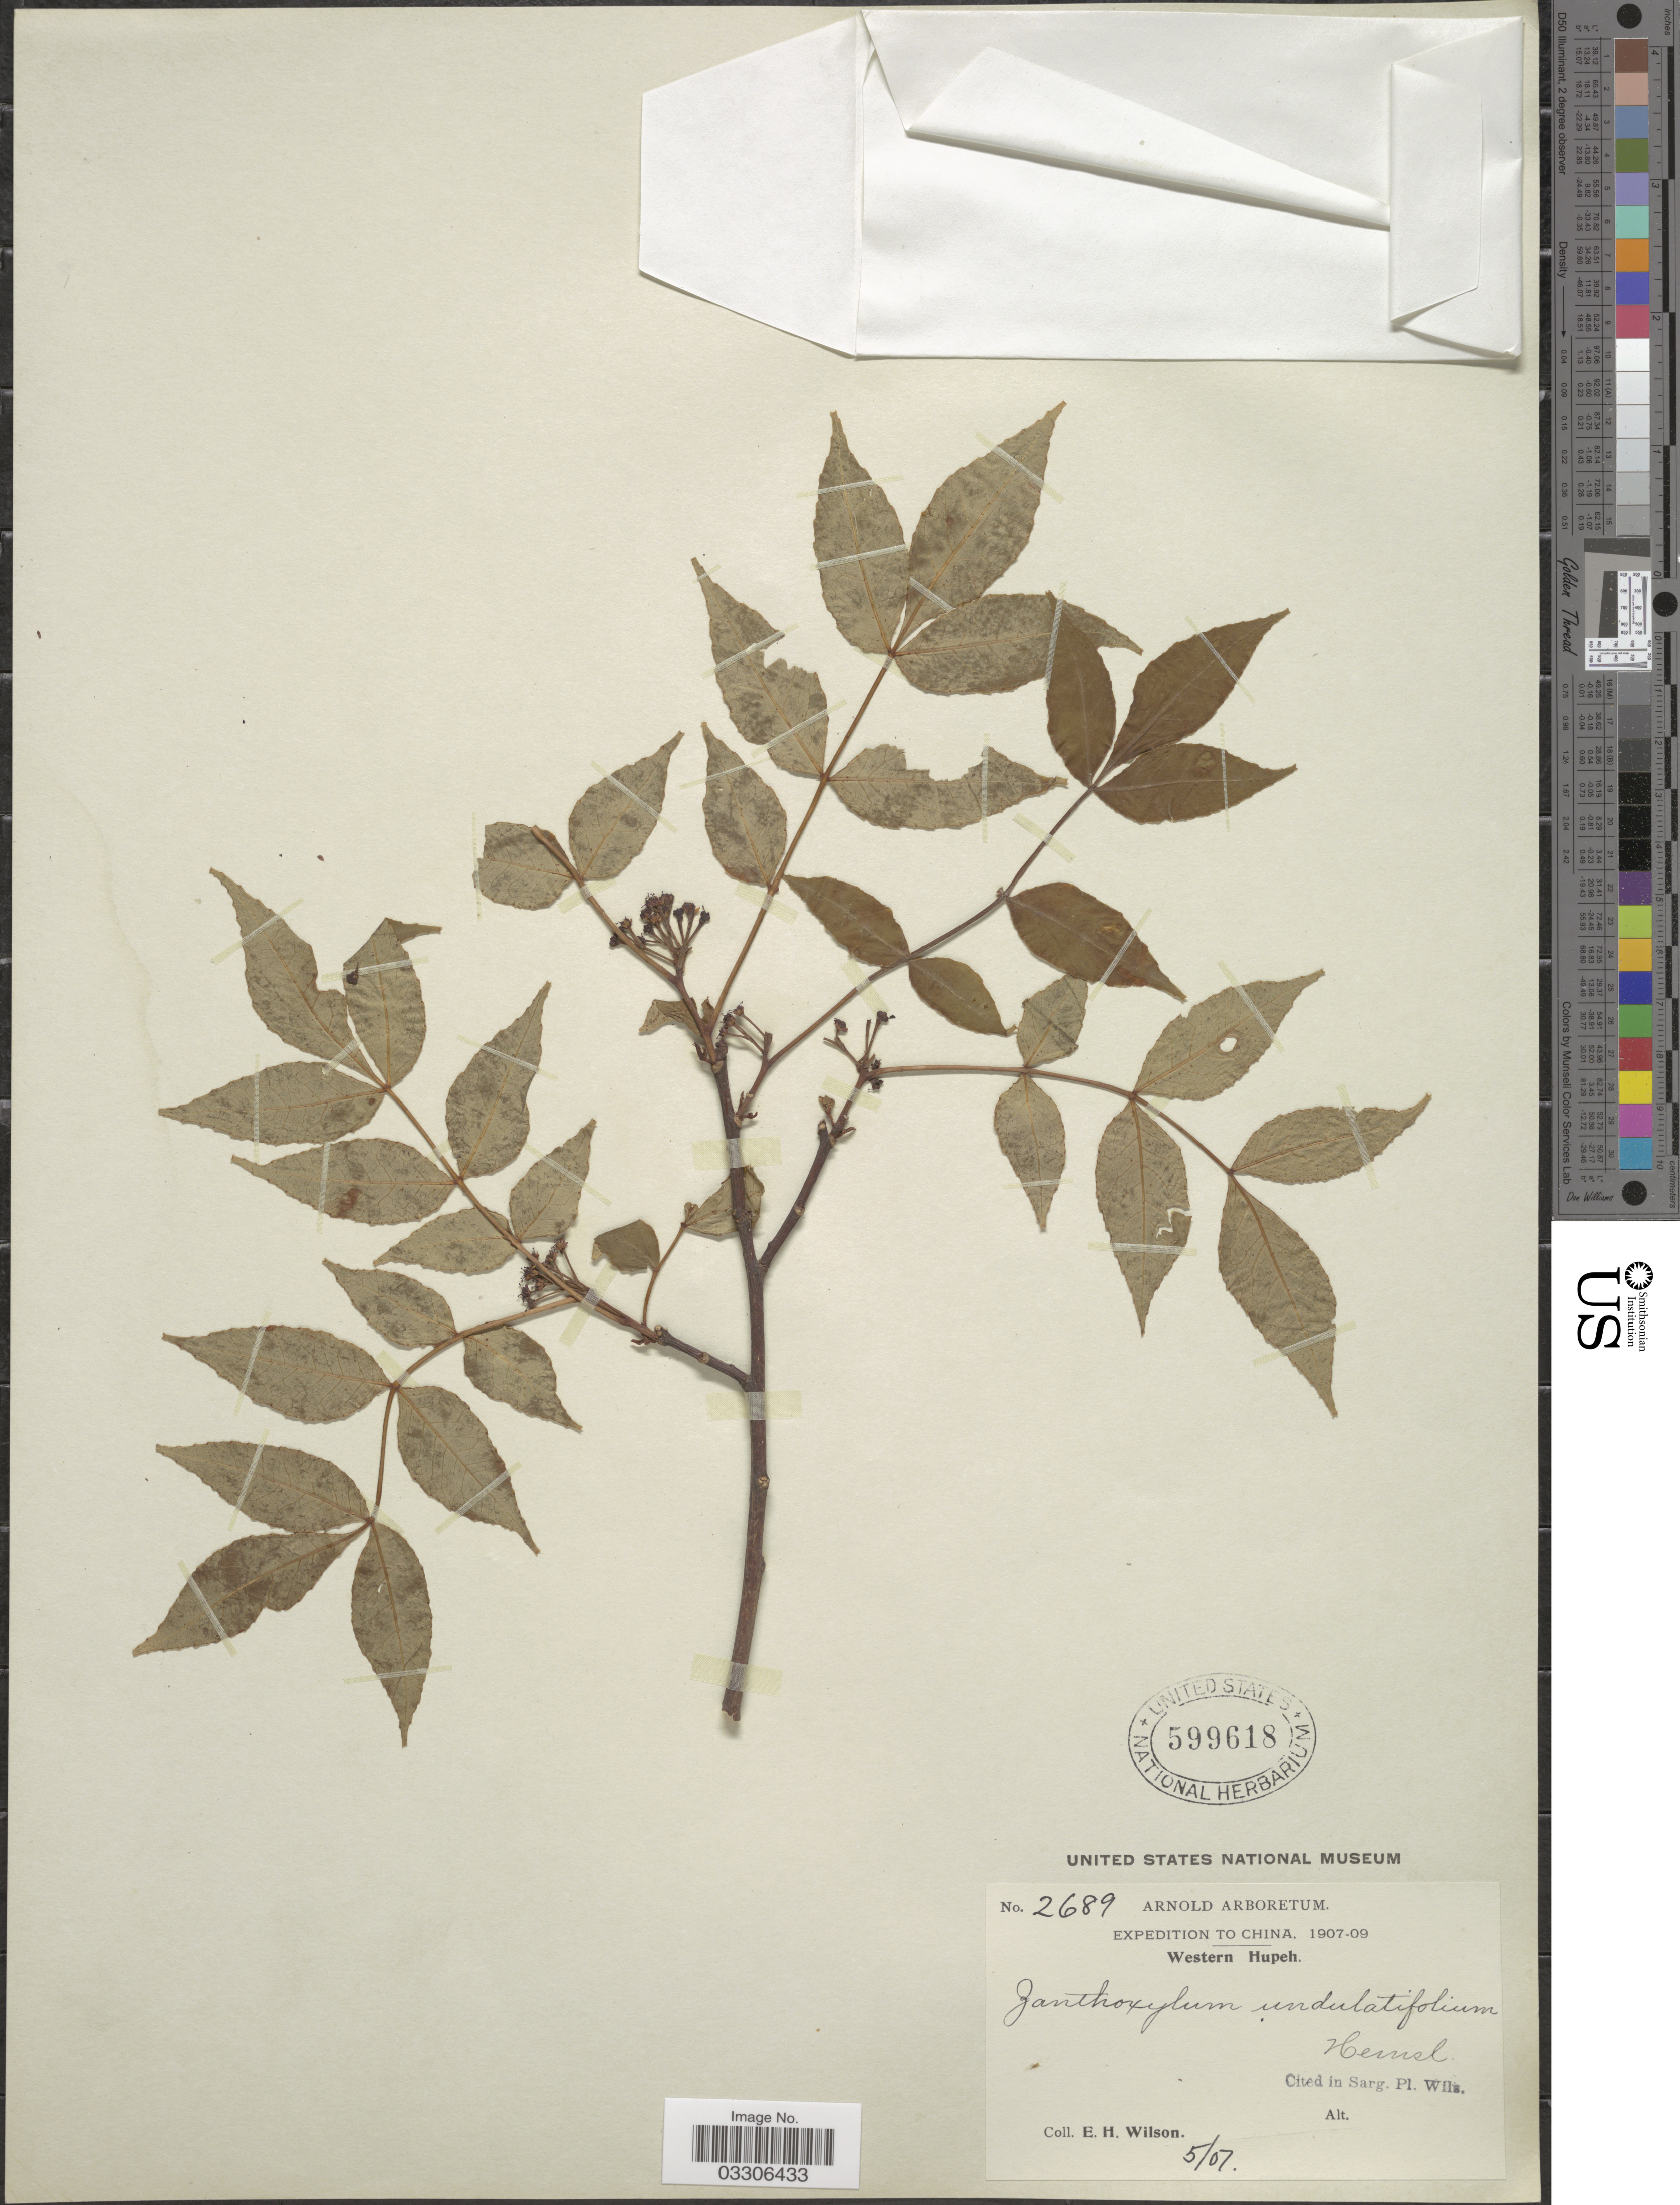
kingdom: Plantae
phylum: Tracheophyta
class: Magnoliopsida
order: Sapindales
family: Rutaceae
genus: Zanthoxylum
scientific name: Zanthoxylum undulatifolium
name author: Hemsl.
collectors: E. Wilson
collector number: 2689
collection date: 1907-05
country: China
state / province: Hubei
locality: Western Hupeh.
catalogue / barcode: US 599618